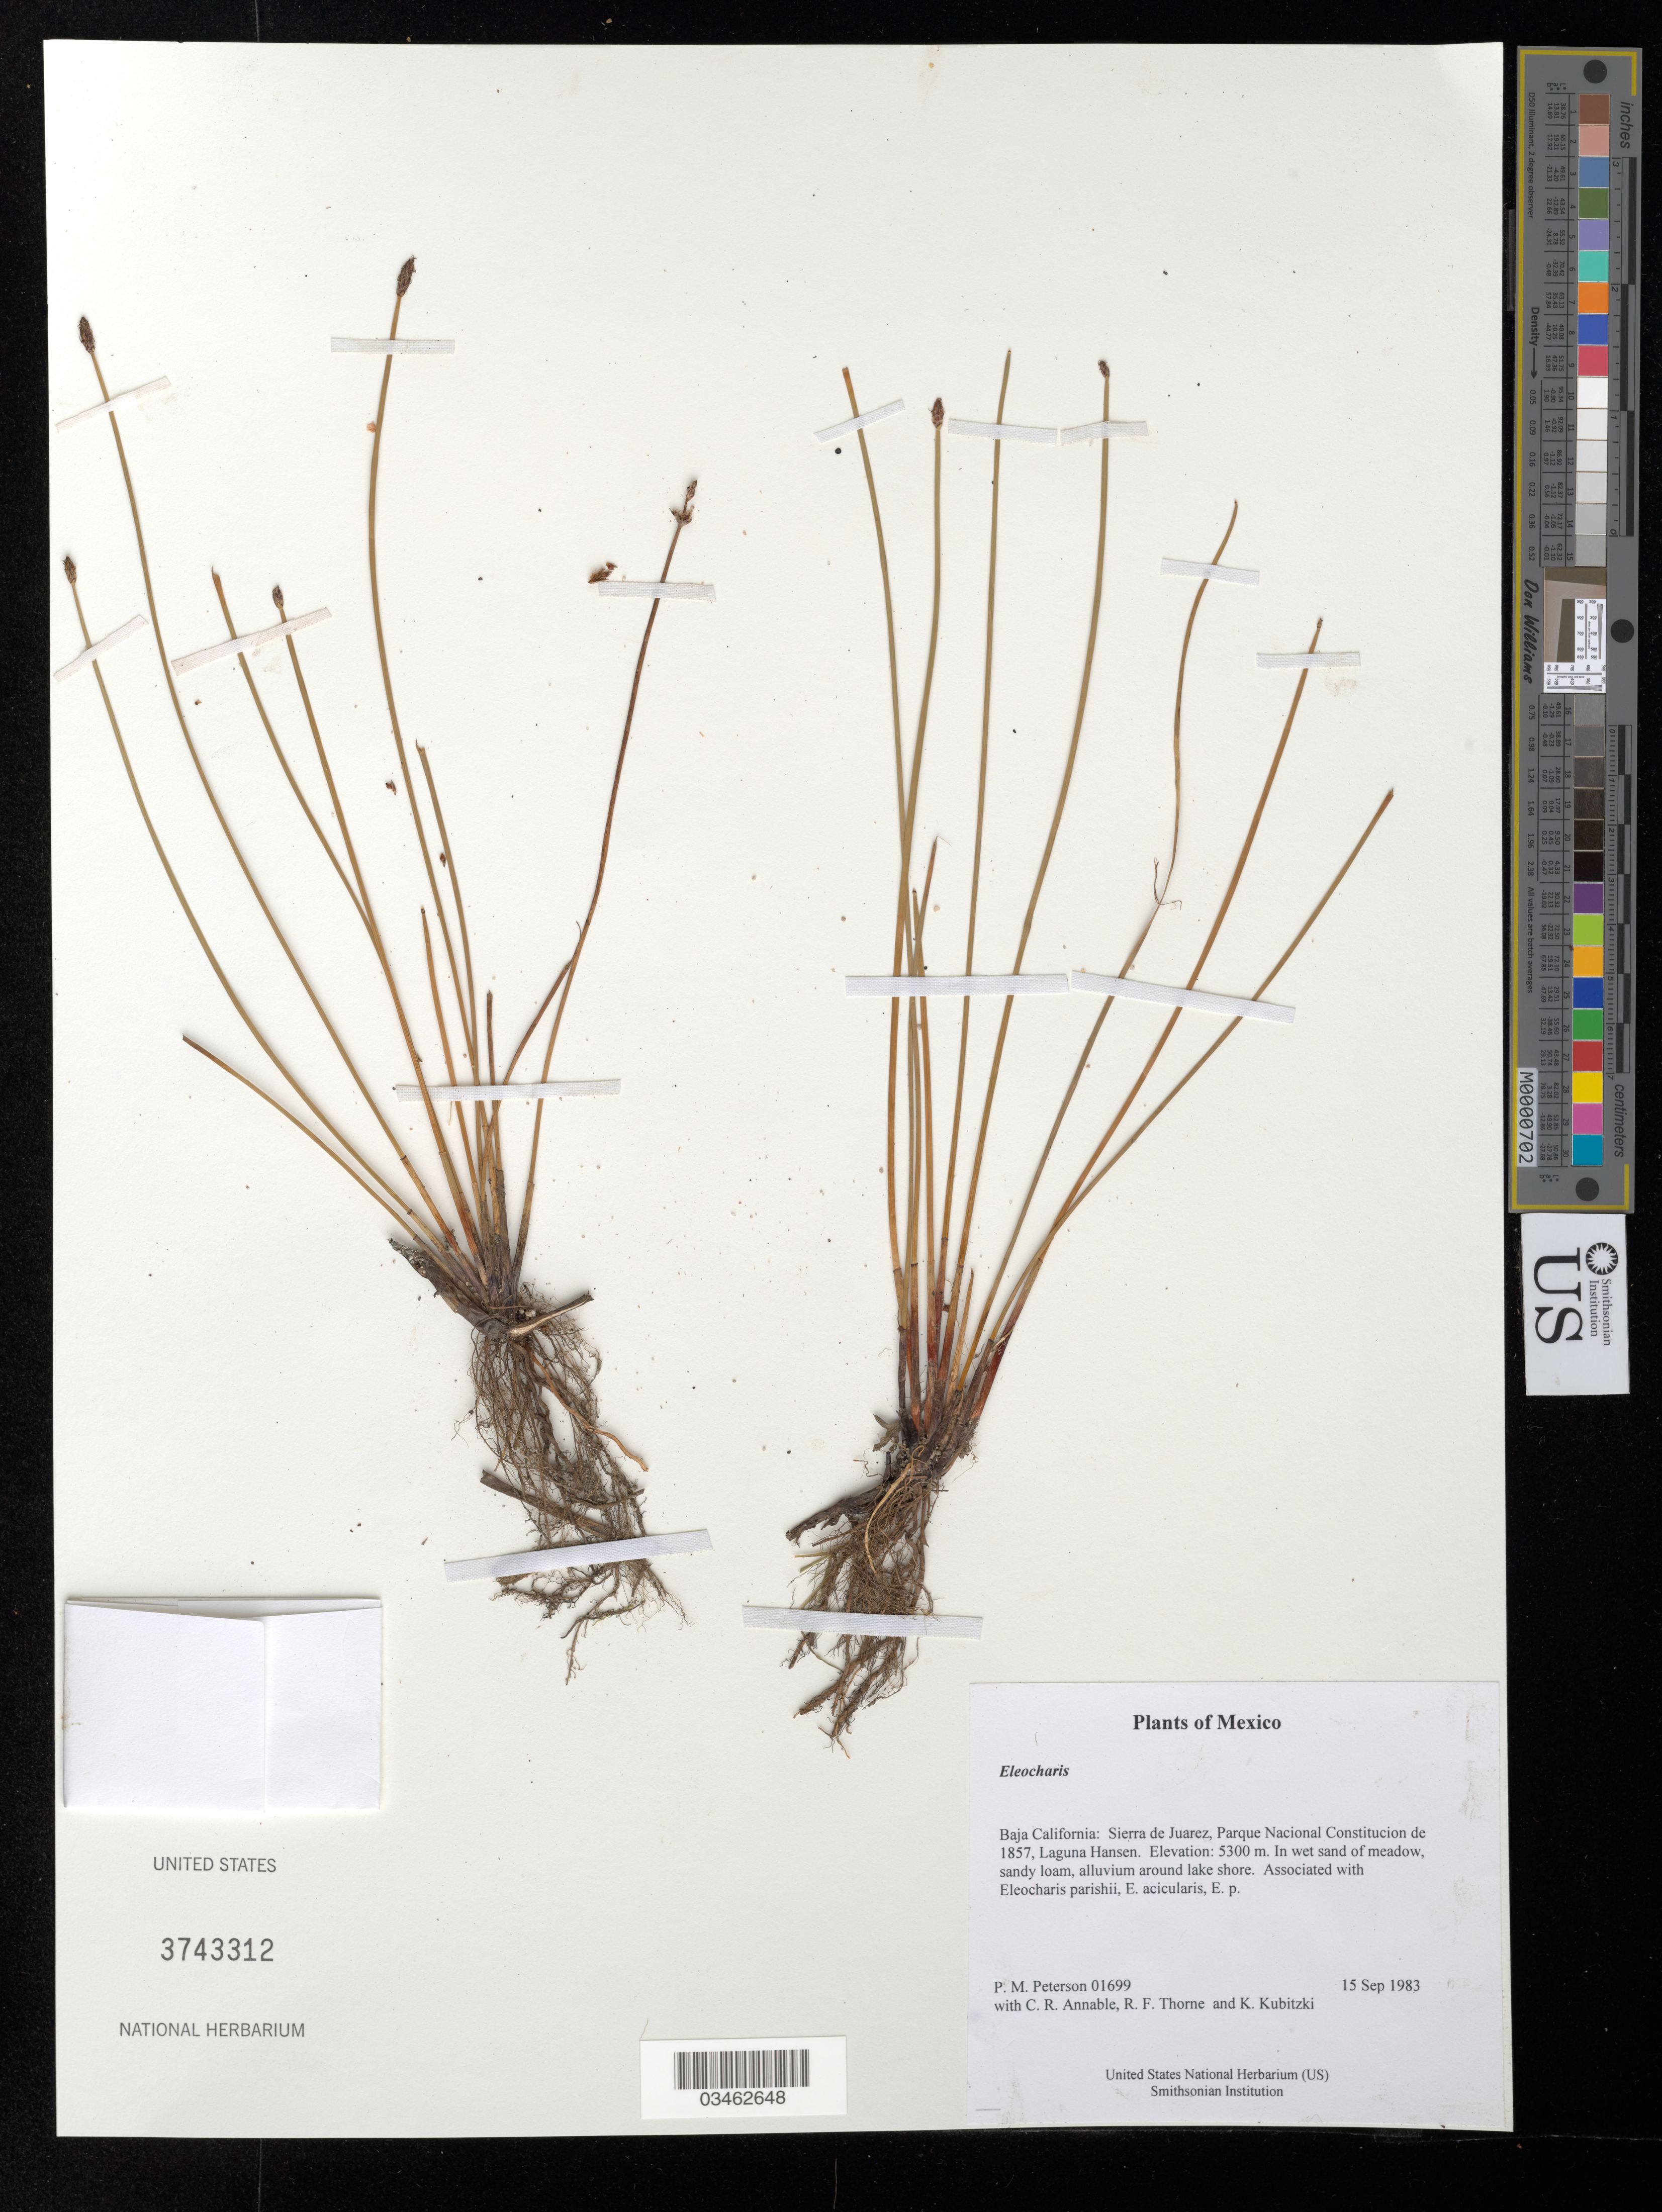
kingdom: Plantae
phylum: Tracheophyta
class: Liliopsida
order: Poales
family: Cyperaceae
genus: Eleocharis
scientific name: Eleocharis sp.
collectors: P. M. Peterson, C. R. Annable, R. F. Thorne & K. Kubitzki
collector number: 01699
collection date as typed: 15 Sep 1983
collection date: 1983-09-15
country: Mexico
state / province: Baja California Norte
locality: Sierra de Juarez, Parque Nacional Constitucion de 1857, Laguna Hansen.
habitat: In wet sand of meadow, sandy loam, alluvium around lake shore. Associated with Eleocharis parishii, E. acicularis, E. p.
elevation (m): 5300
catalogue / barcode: US 3743312